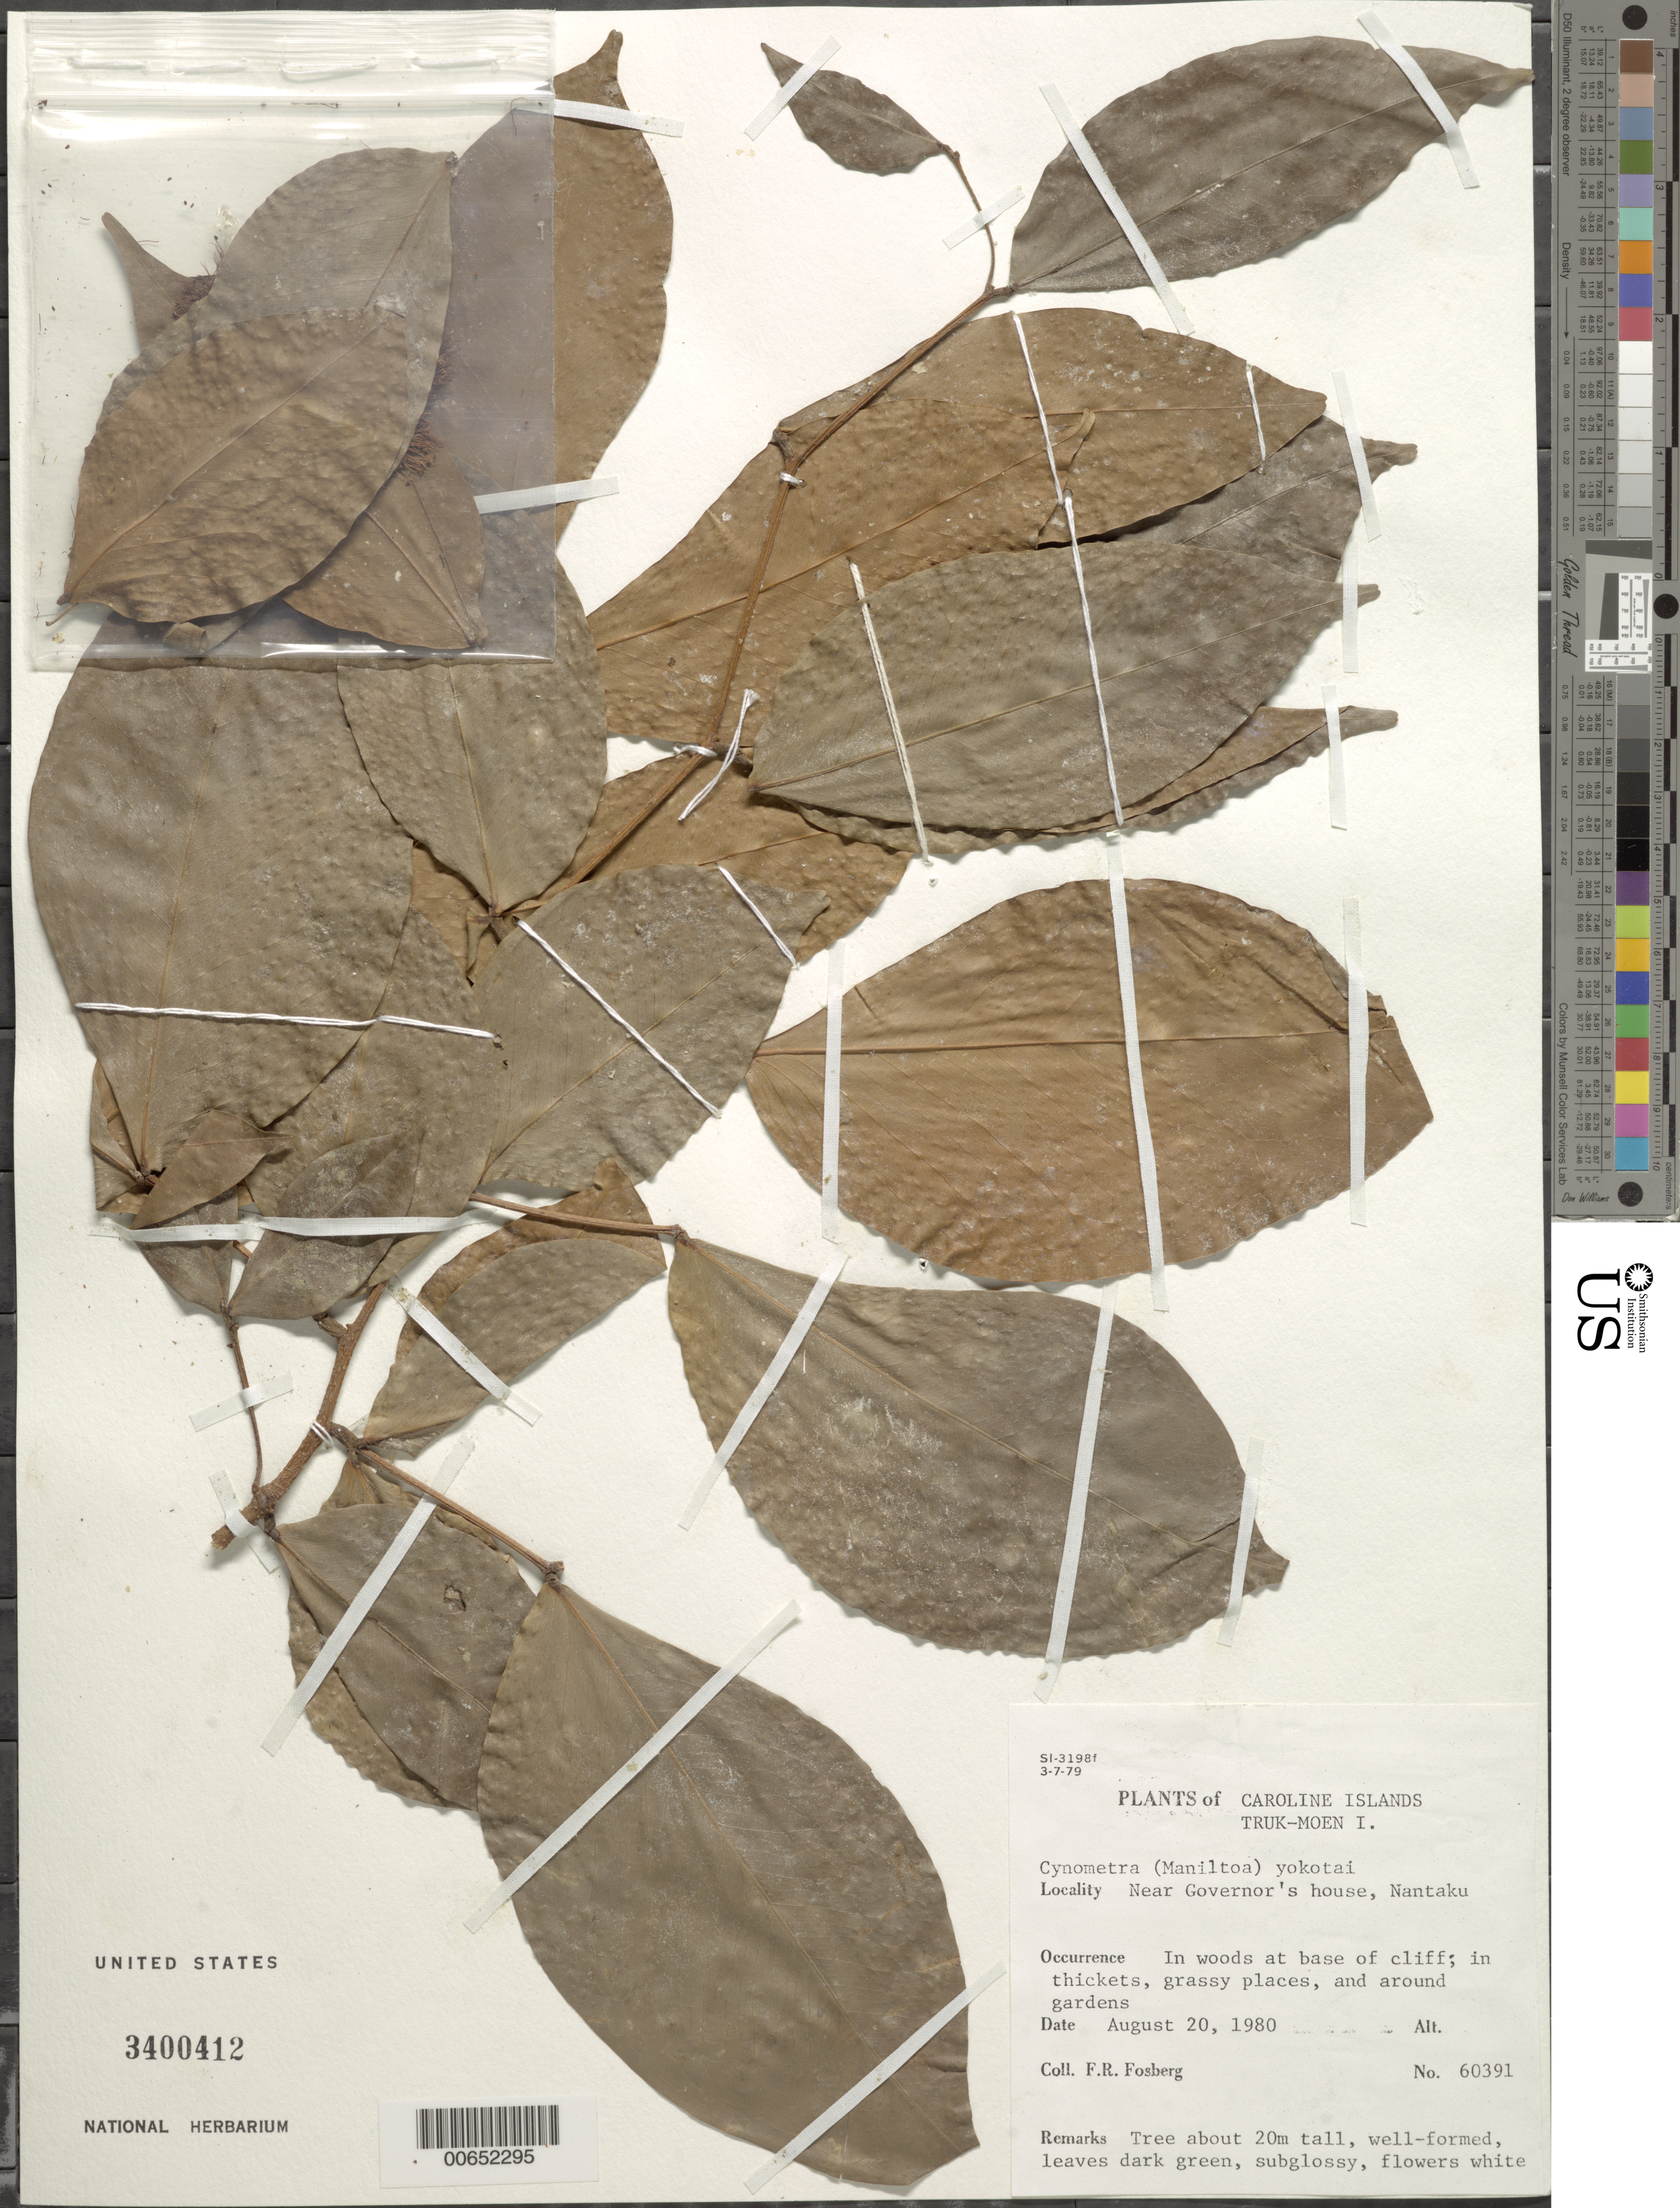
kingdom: Plantae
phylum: Tracheophyta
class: Magnoliopsida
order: Fabales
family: Fabaceae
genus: Cynometra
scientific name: Cynometra yokotai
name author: Kaneh.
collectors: F. R. Fosberg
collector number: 60391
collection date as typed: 20 Aug 1980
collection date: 1980-08-20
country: Micronesia, Federated States of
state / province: Truk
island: Moen [Wono]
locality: Moen Islet, near governor's house, Nantaku. [Moen Islet = Weno Islet; Chuuk = Truk] [Truk Is.]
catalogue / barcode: US 3400412